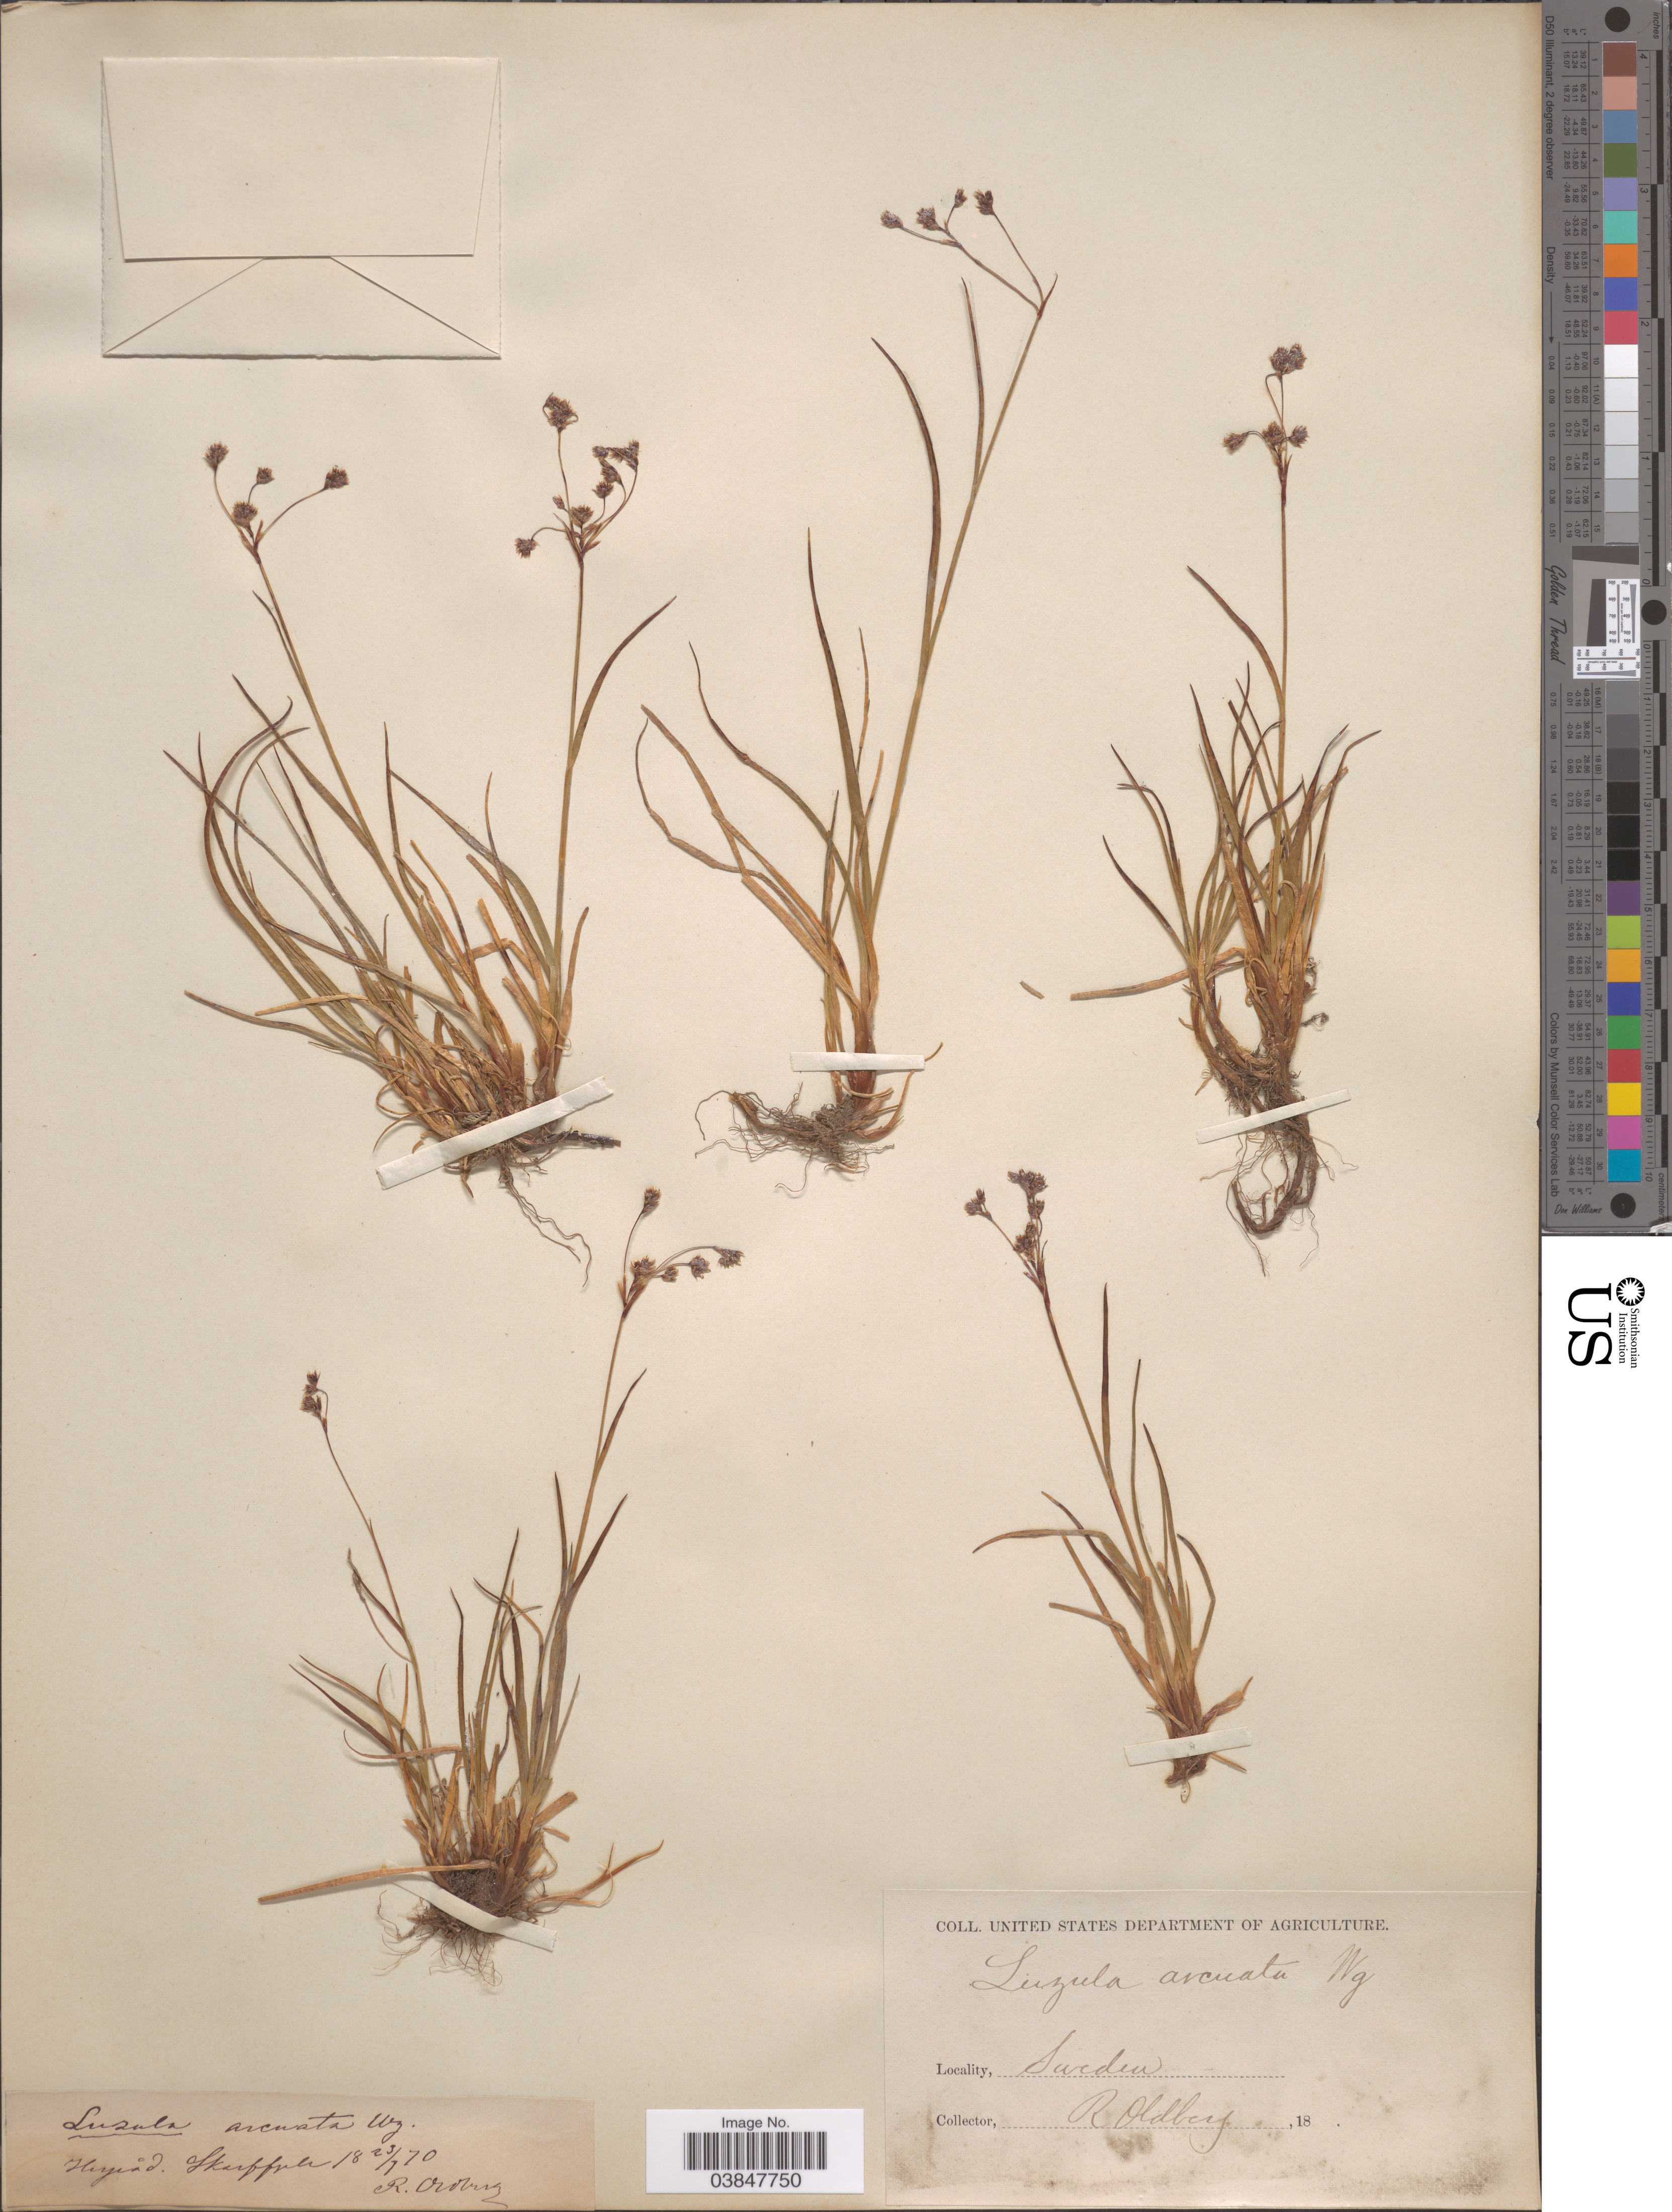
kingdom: Plantae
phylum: Tracheophyta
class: Liliopsida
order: Poales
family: Juncaceae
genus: Luzula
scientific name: Luzula arcuata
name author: (Wahlenb.) Sw.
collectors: R. Oldberg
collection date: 1870-07-23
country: Sweden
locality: Herjeåd. Skarffjell. [interpreted]